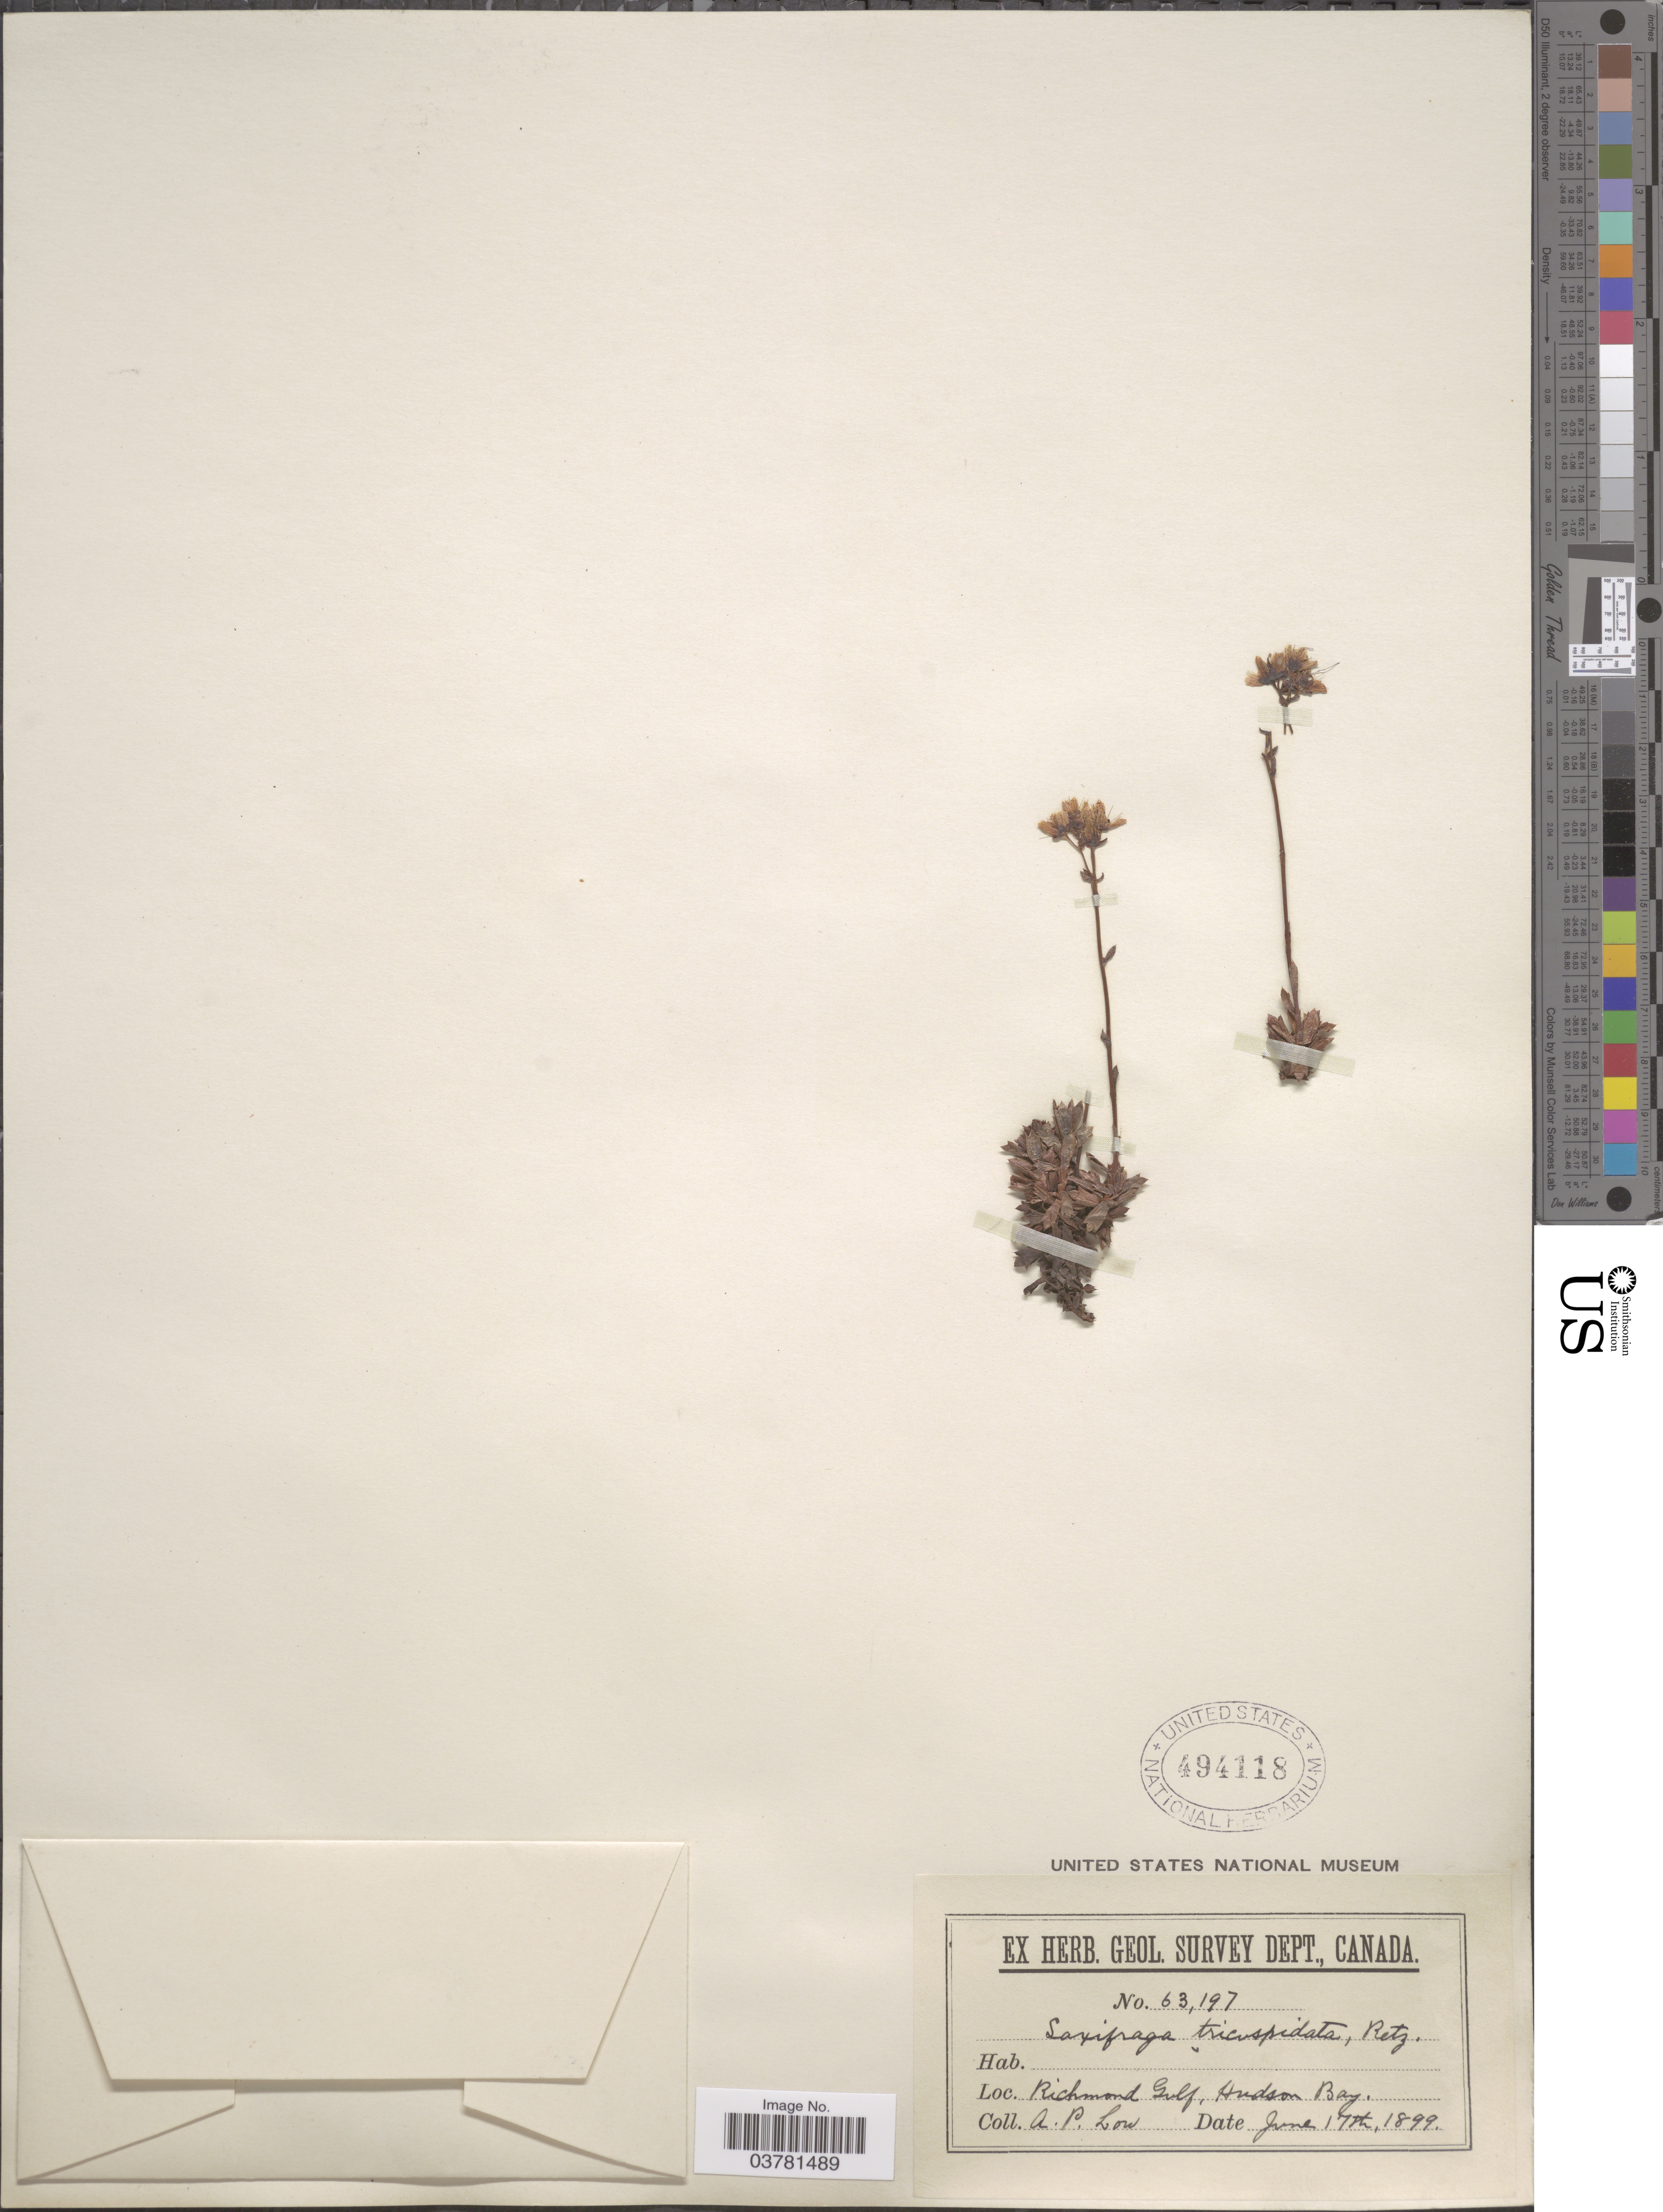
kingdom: Plantae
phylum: Tracheophyta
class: Magnoliopsida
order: Saxifragales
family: Saxifragaceae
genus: Saxifraga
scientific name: Saxifraga tricuspidata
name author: Rottb.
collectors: A. Low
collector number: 63197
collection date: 1899-06-17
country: Canada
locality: Geol. Survey Dept. Richmond Gulf, Hudson Bay.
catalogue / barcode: US 494118